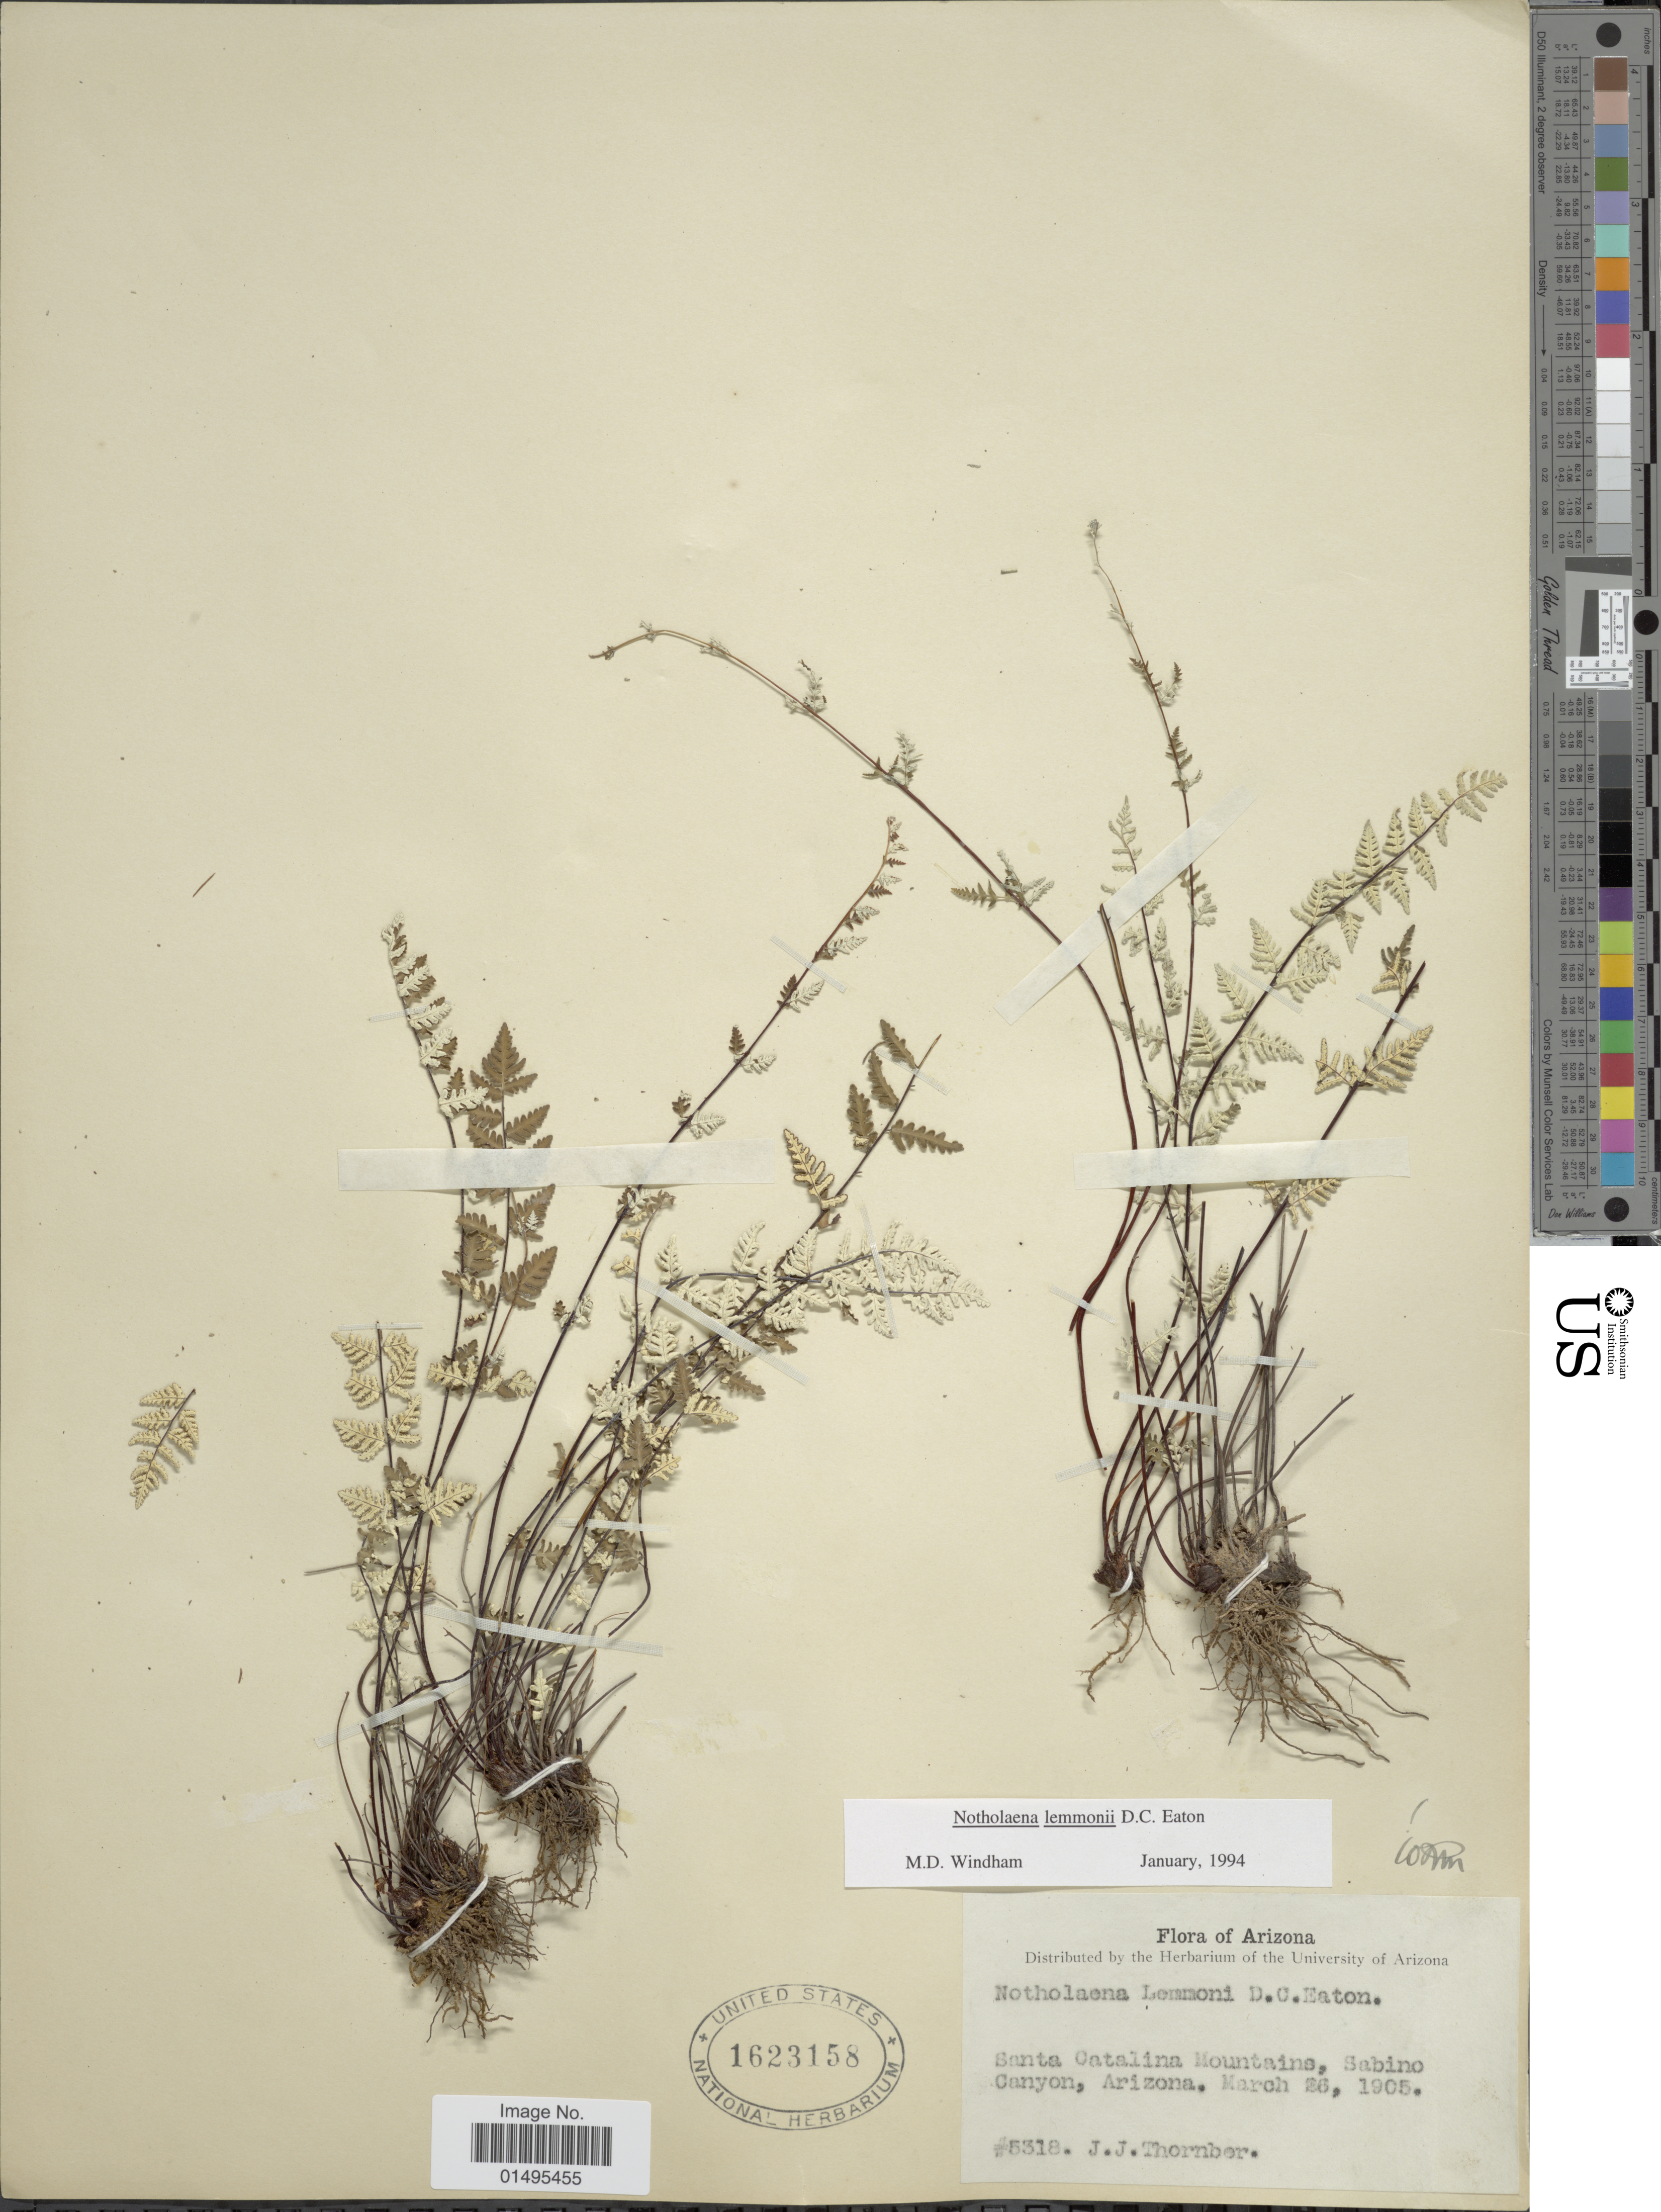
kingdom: Plantae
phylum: Tracheophyta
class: Polypodiopsida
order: Polypodiales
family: Pteridaceae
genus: Notholaena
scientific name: Notholaena lemmonii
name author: D.C. Eaton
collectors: J. Thornber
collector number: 5318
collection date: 1905-03-26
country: United States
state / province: Arizona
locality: Santa Catalina Mountains, Sabino Canyom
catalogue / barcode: US 1623158